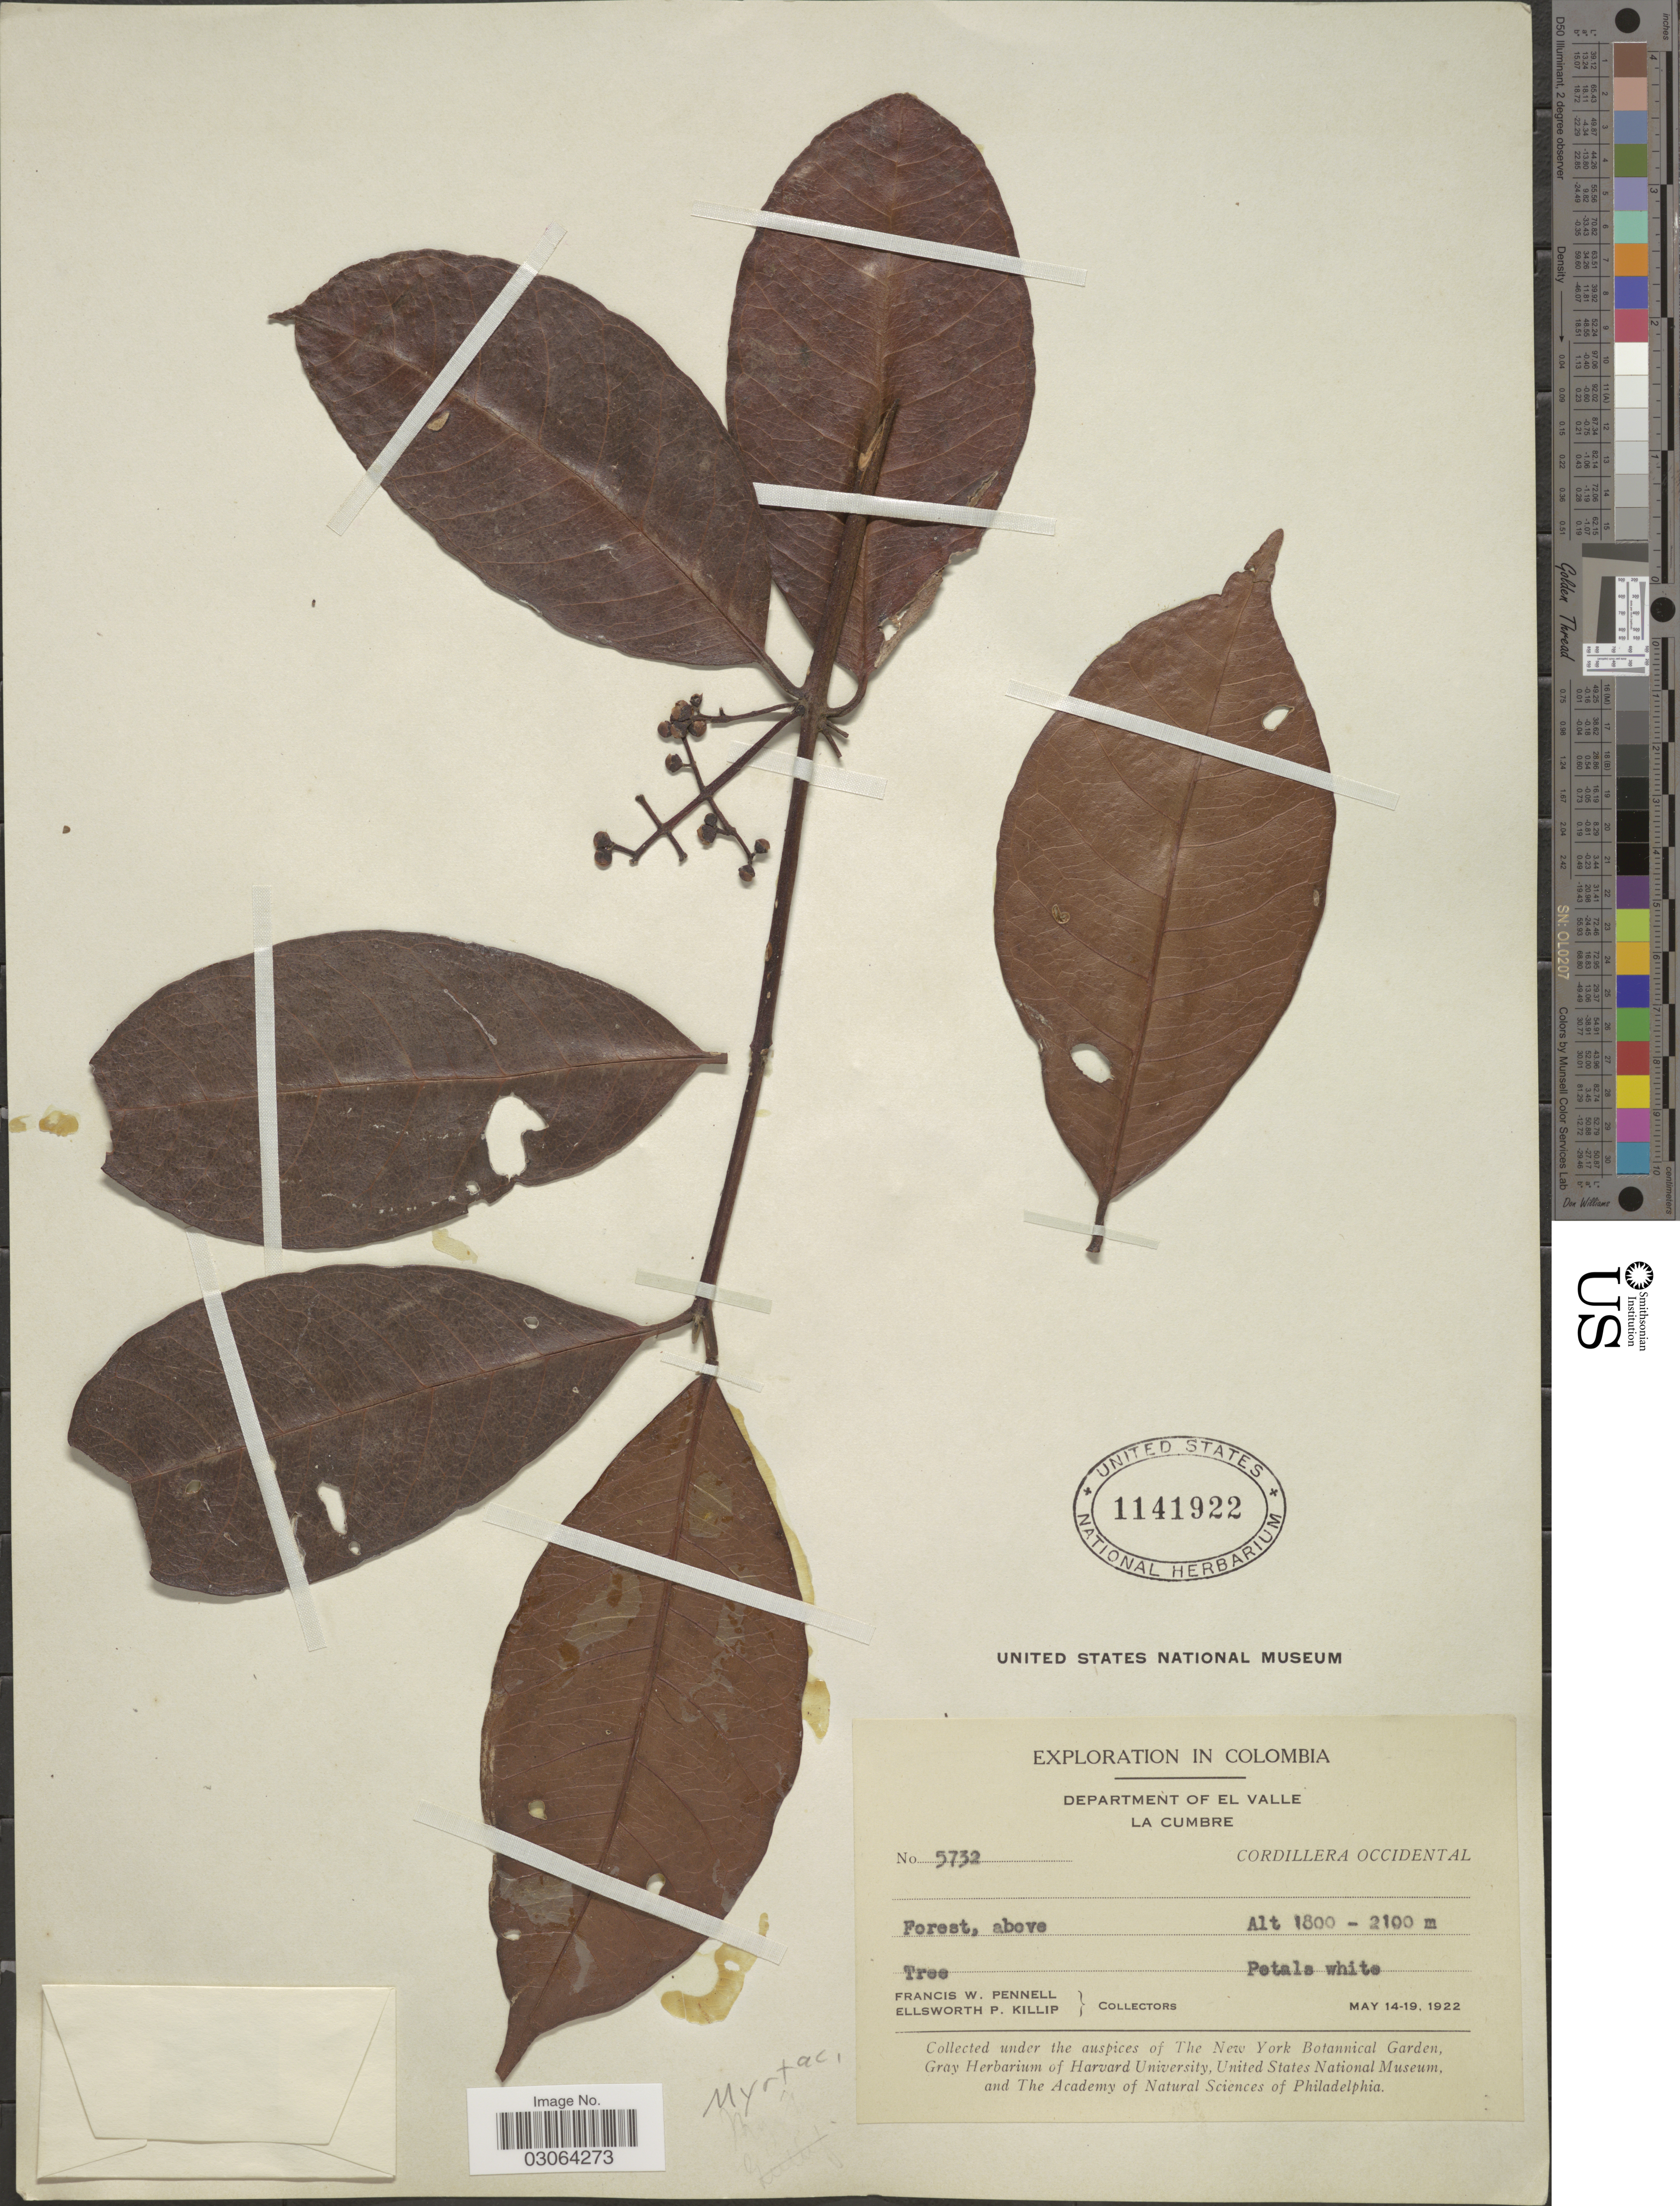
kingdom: Plantae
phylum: Tracheophyta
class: Magnoliopsida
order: Myrtales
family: Myrtaceae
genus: Myrcia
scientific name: Myrcia sp.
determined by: Parra-O, Carlos A., Instituto de Ciencias Naturales - Universidad Nacional de Colombia (COLOMBIA)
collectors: F. W. Pennell & E. P. Killip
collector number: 5732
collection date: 1922-05-14/1922-05-19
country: Colombia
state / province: Valle del Cauca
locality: Department of El Valle, La Cumbre, Cordillera Occidental.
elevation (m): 1800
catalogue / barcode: US 1141922